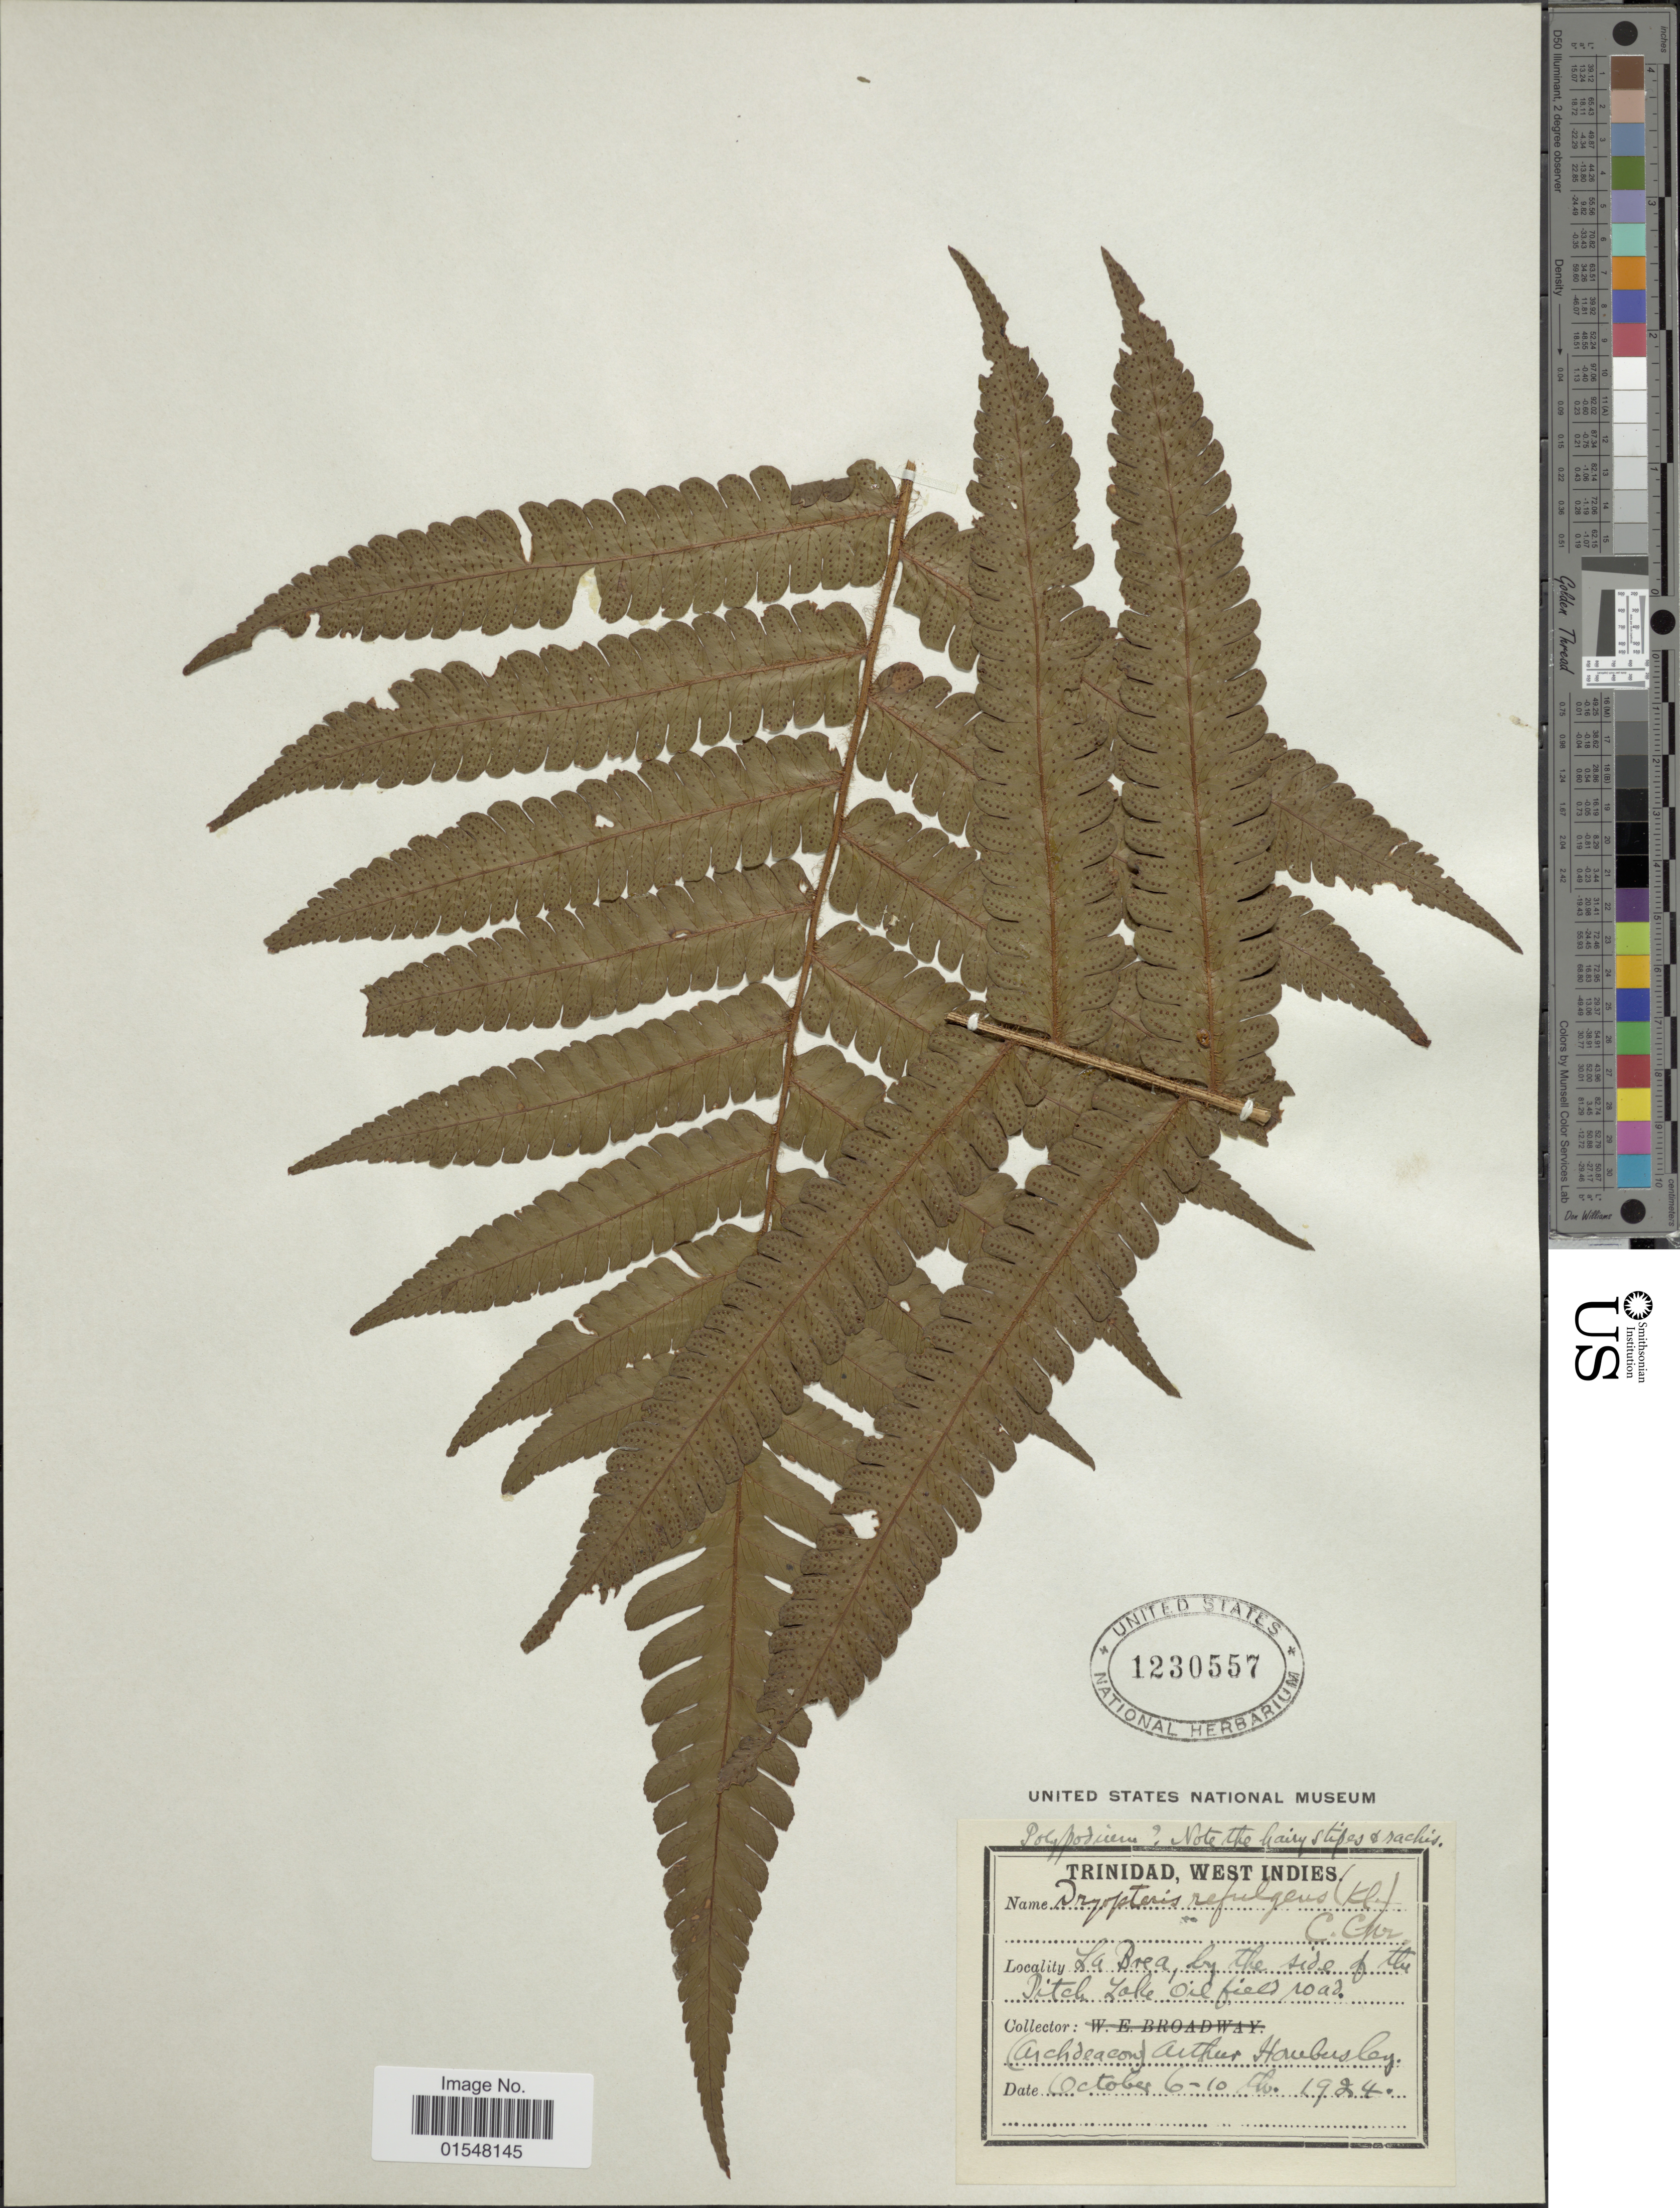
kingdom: Plantae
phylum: Tracheophyta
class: Polypodiopsida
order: Polypodiales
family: Dryopteridaceae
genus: Ctenitis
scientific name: Ctenitis refulgens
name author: (Mett.) Vareschi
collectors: A. Hambusley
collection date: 1924-10-06/1924-10-10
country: Trinidad and Tobago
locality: West Indies, La Brea, by the side of the Pitch Lake Oil Field road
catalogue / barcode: US 1230557